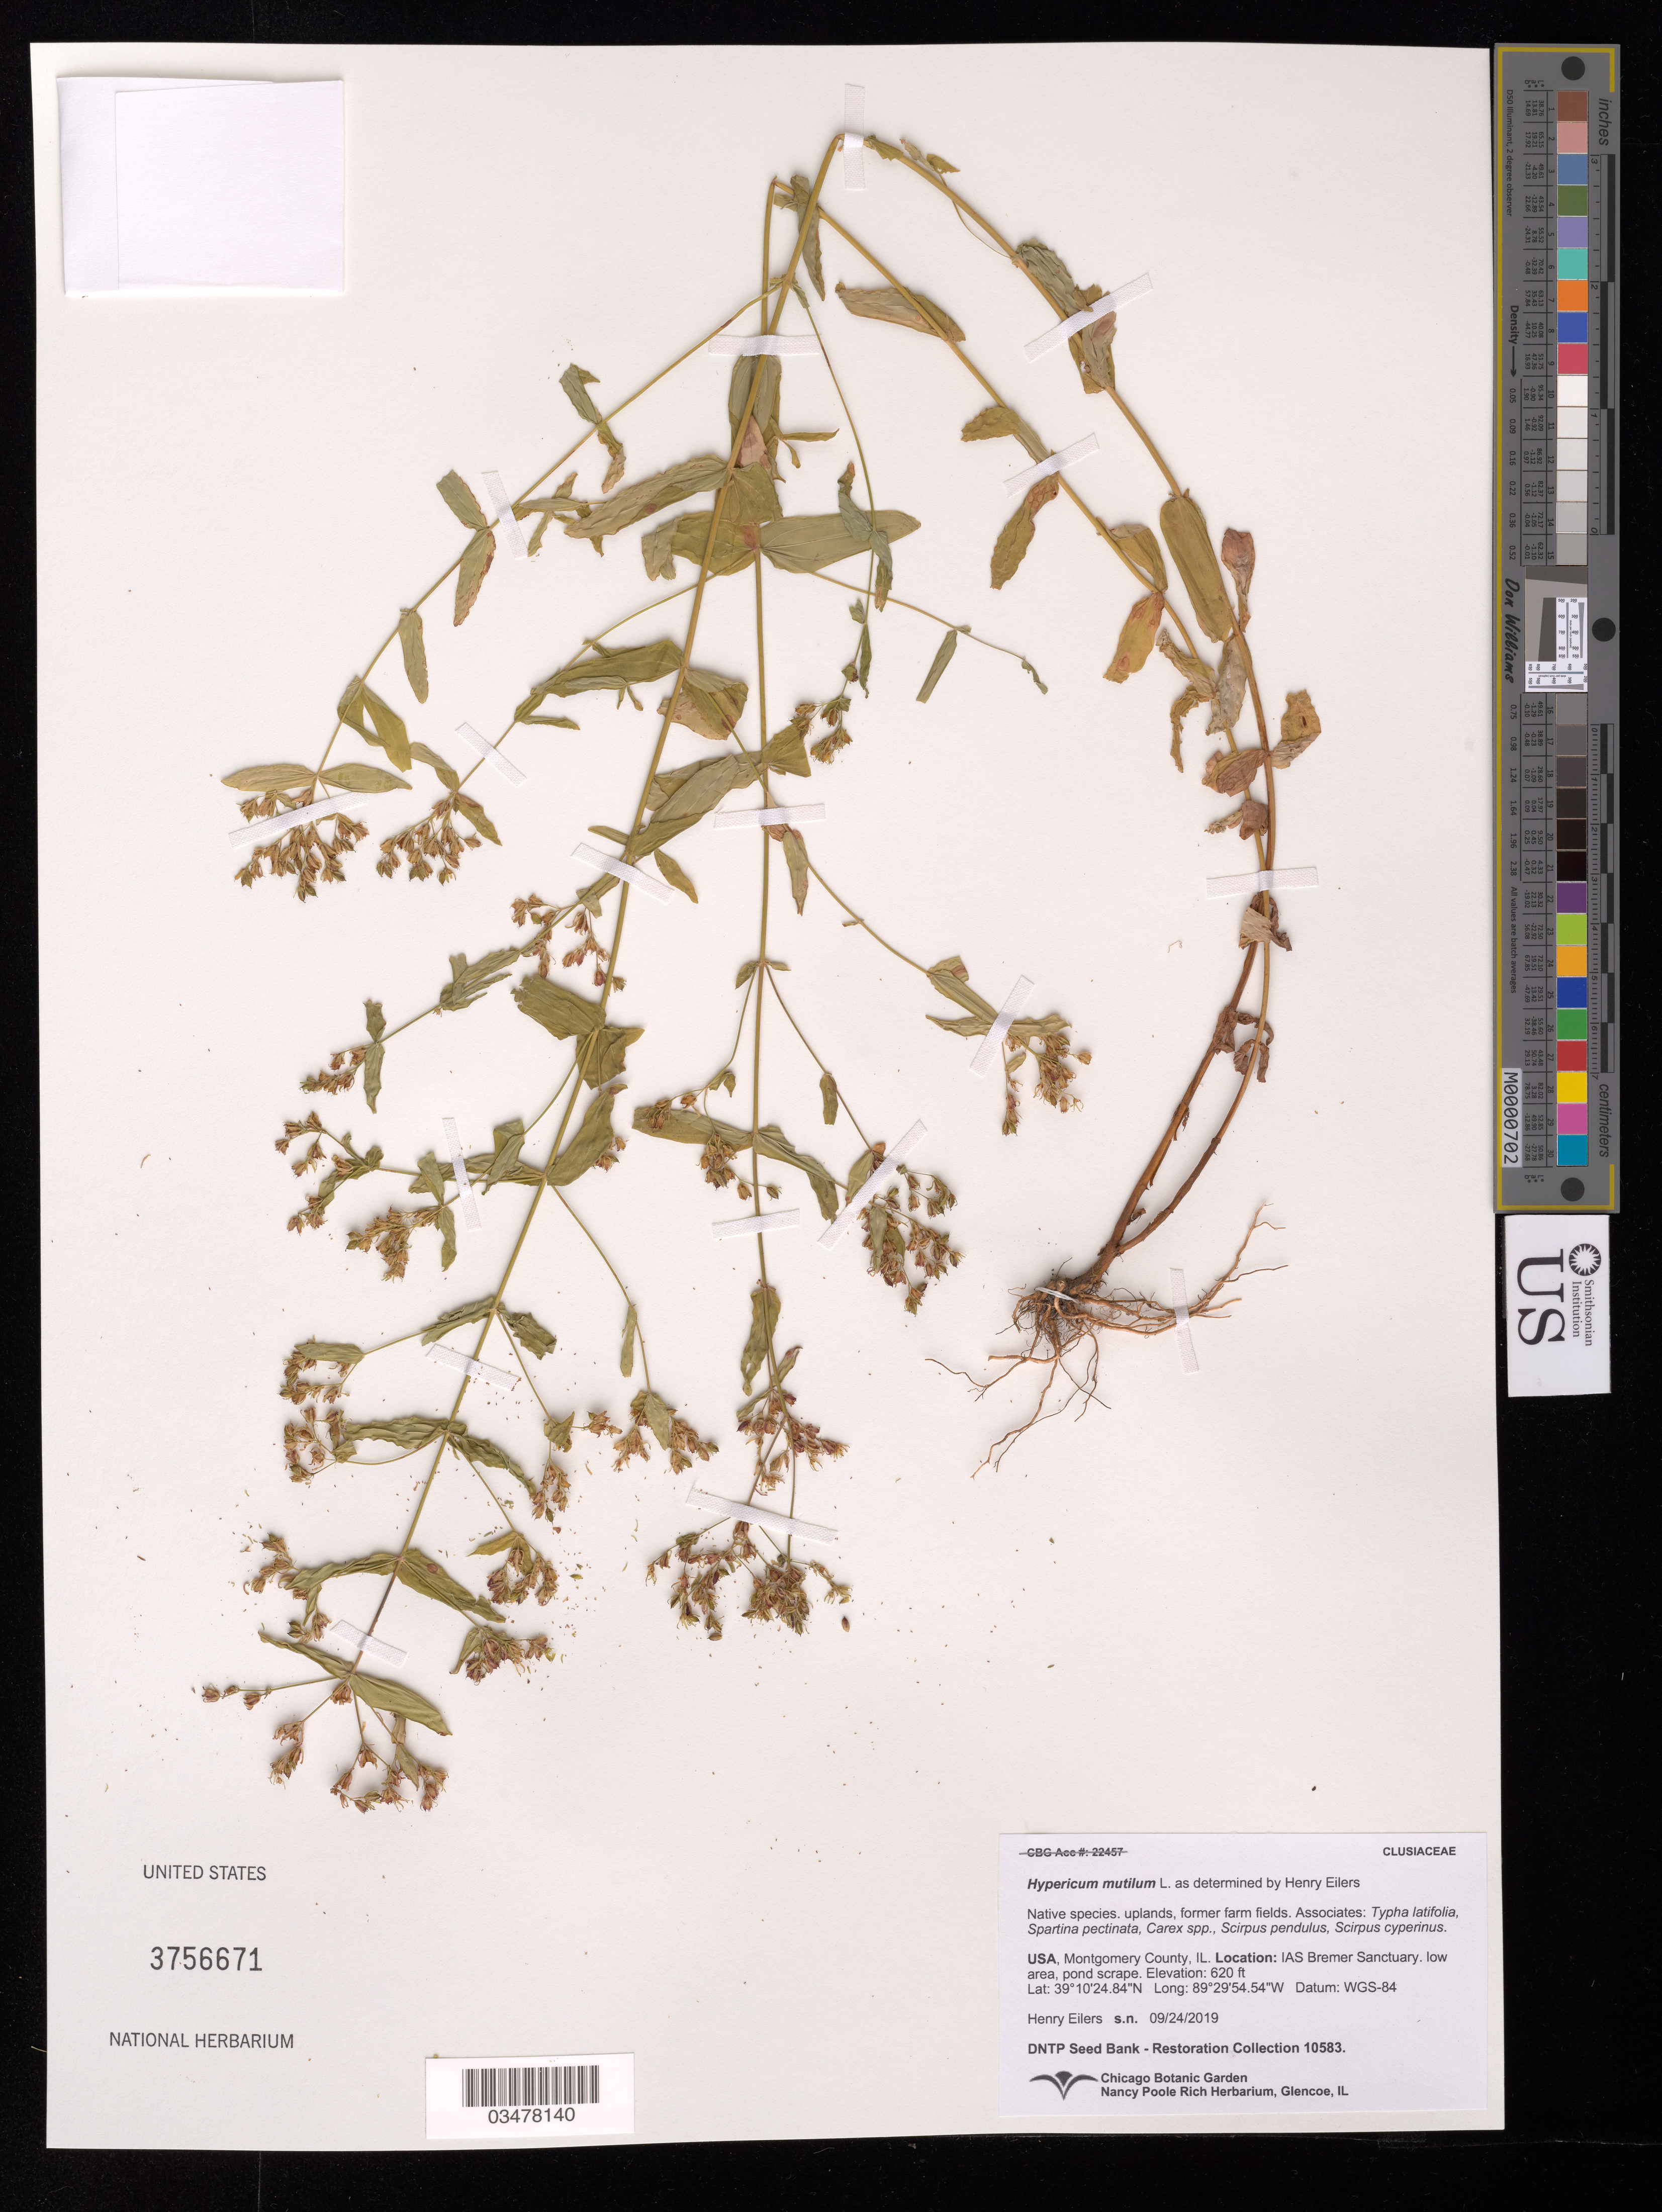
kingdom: Plantae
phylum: Tracheophyta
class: Magnoliopsida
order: Malpighiales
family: Hypericaceae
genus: Hypericum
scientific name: Hypericum mutilum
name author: L.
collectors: H. Eilers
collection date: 2019-09-24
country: United States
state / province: Illinois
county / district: Montgomery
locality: IAS Bremer Sanctuary, low area, pond scrape.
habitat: Uplands, former farm fields. With Typha latifolia, Spartina pectinata, Carex sp., Scripus pendulus, Scripus cyperinus, etc.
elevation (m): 189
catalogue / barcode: US 3756671